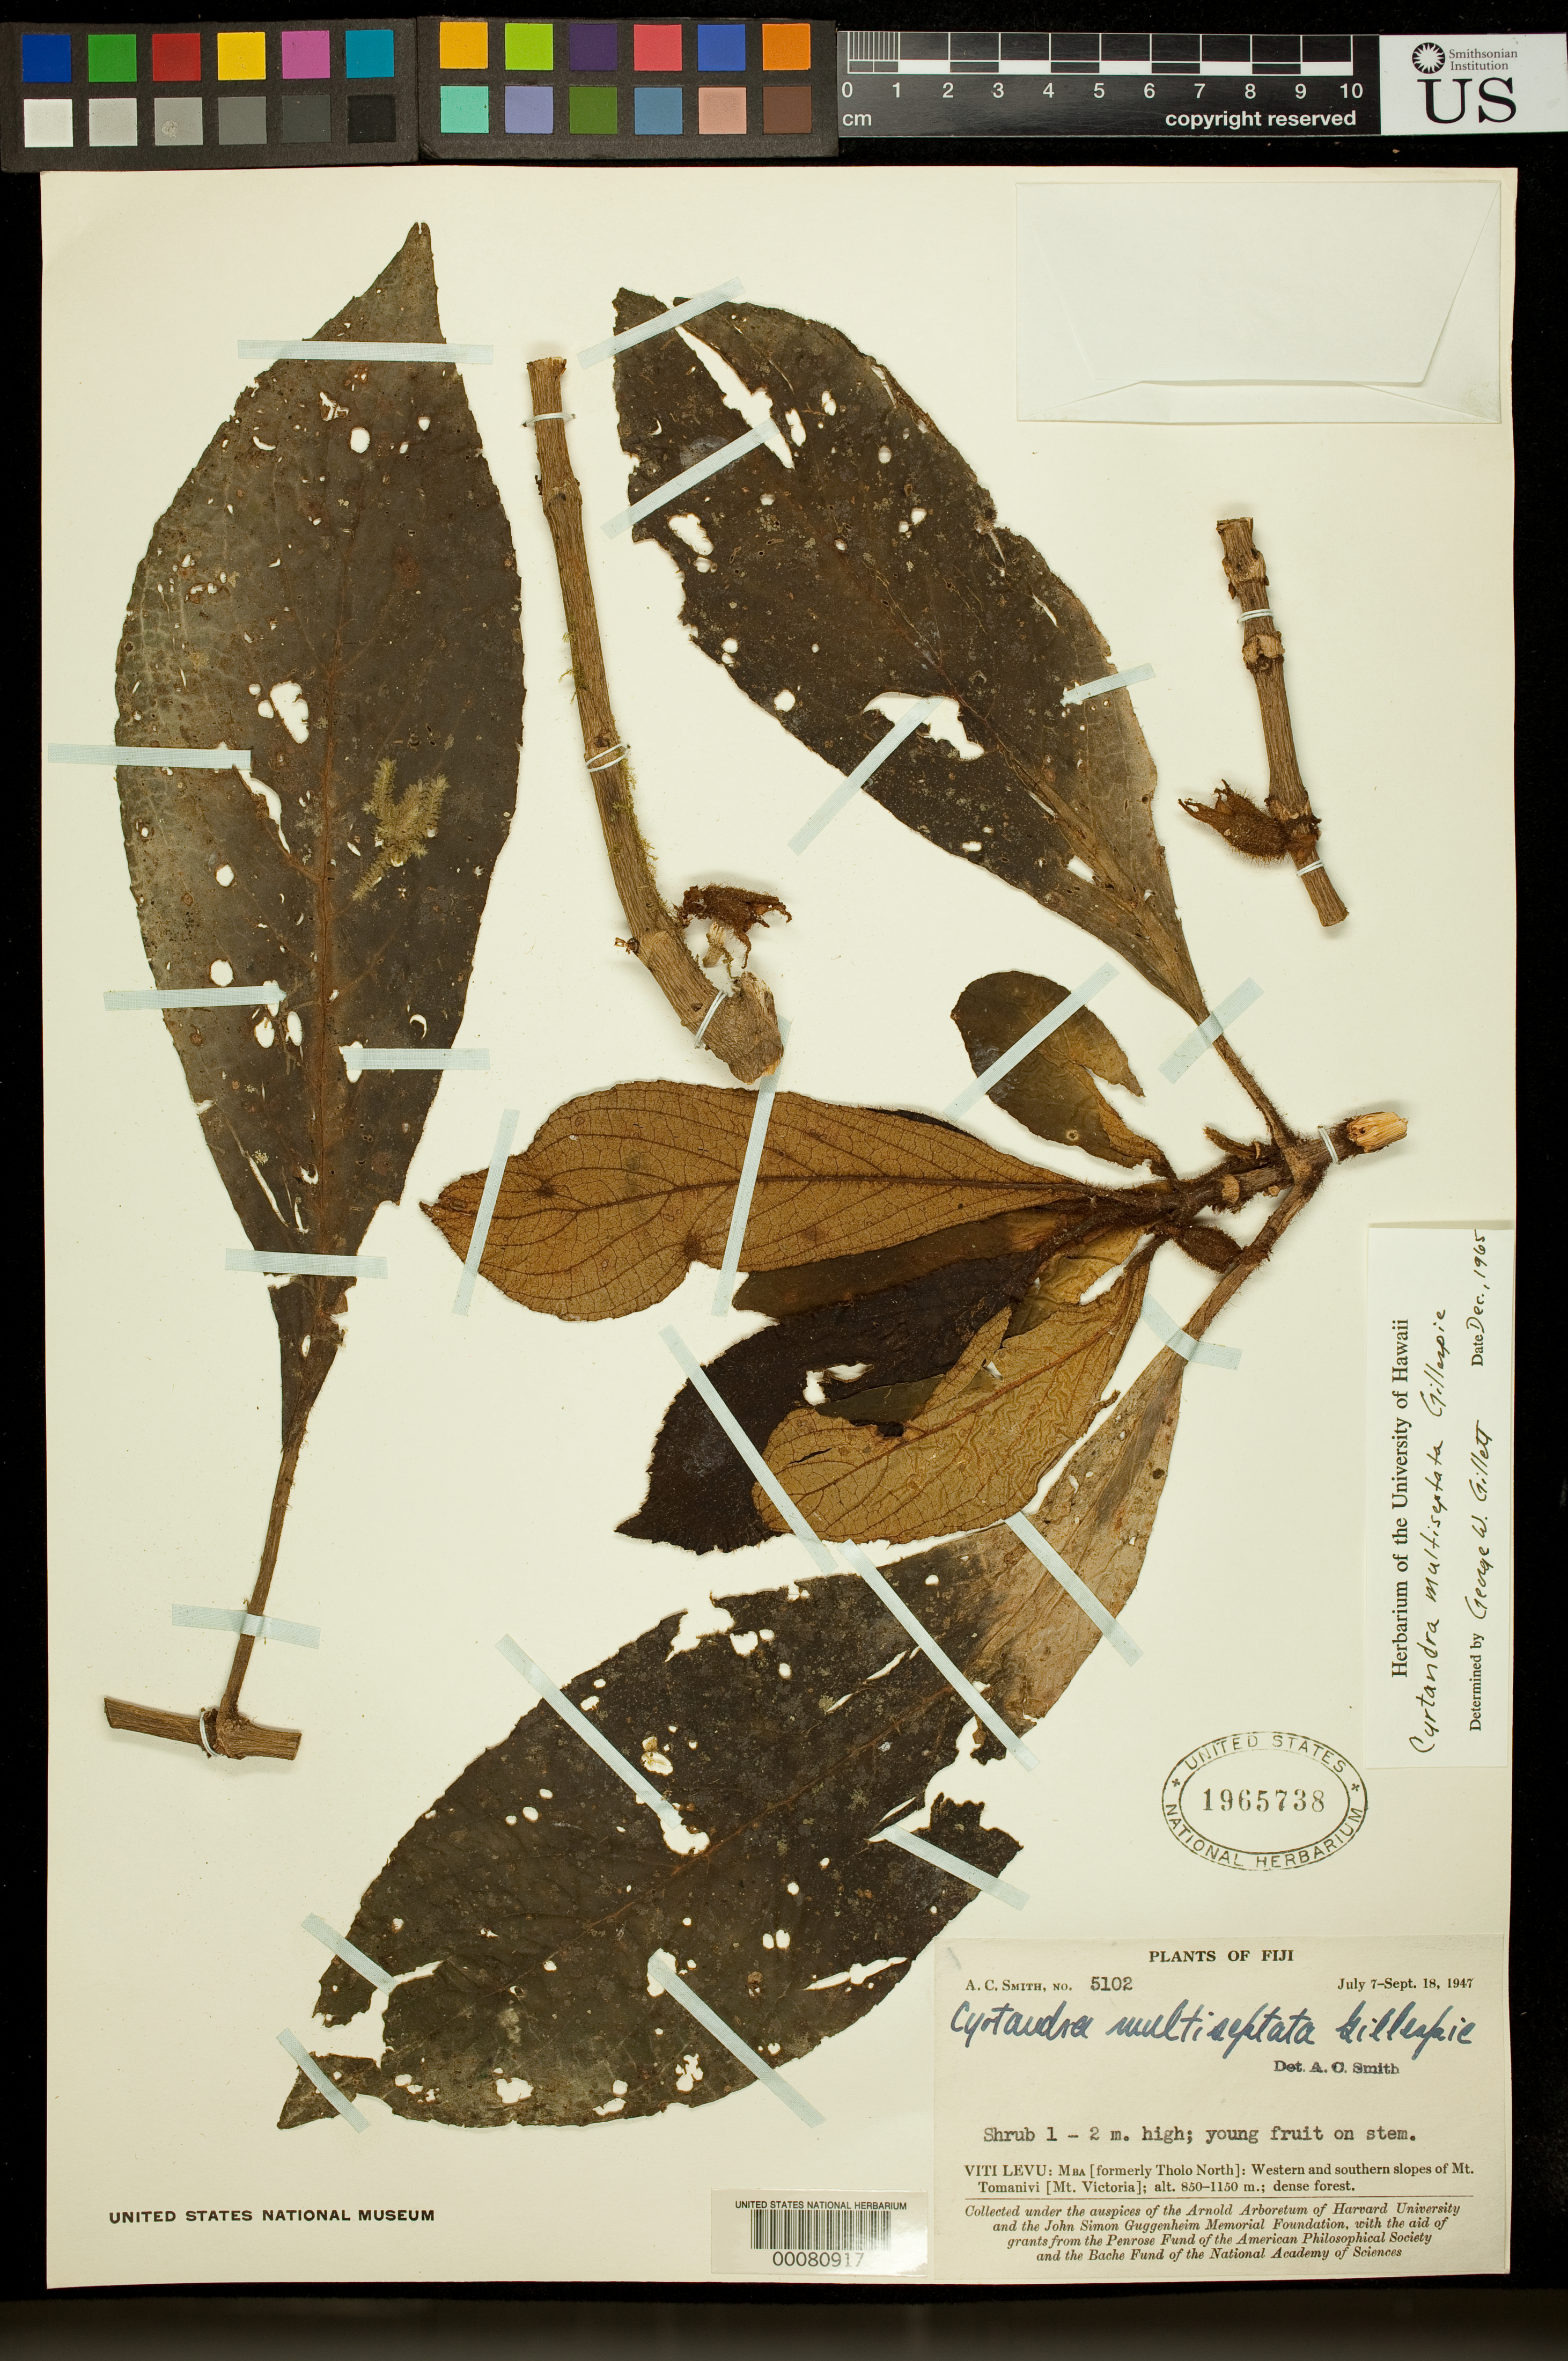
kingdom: Plantae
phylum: Tracheophyta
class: Magnoliopsida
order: Lamiales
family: Gesneriaceae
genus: Cyrtandra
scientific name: Cyrtandra multiseptata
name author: Gillespie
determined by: Johnson, Melissa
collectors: A. C. Smith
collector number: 5102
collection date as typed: Jul-Sep 1947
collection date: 1947-07/1947-09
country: Fiji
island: Viti Levu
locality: Mba Ýformerly tholo north¨, western and southern slopes of mt tomanivi Ýmt victoria¨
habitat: Dense forest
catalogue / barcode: US 1965738